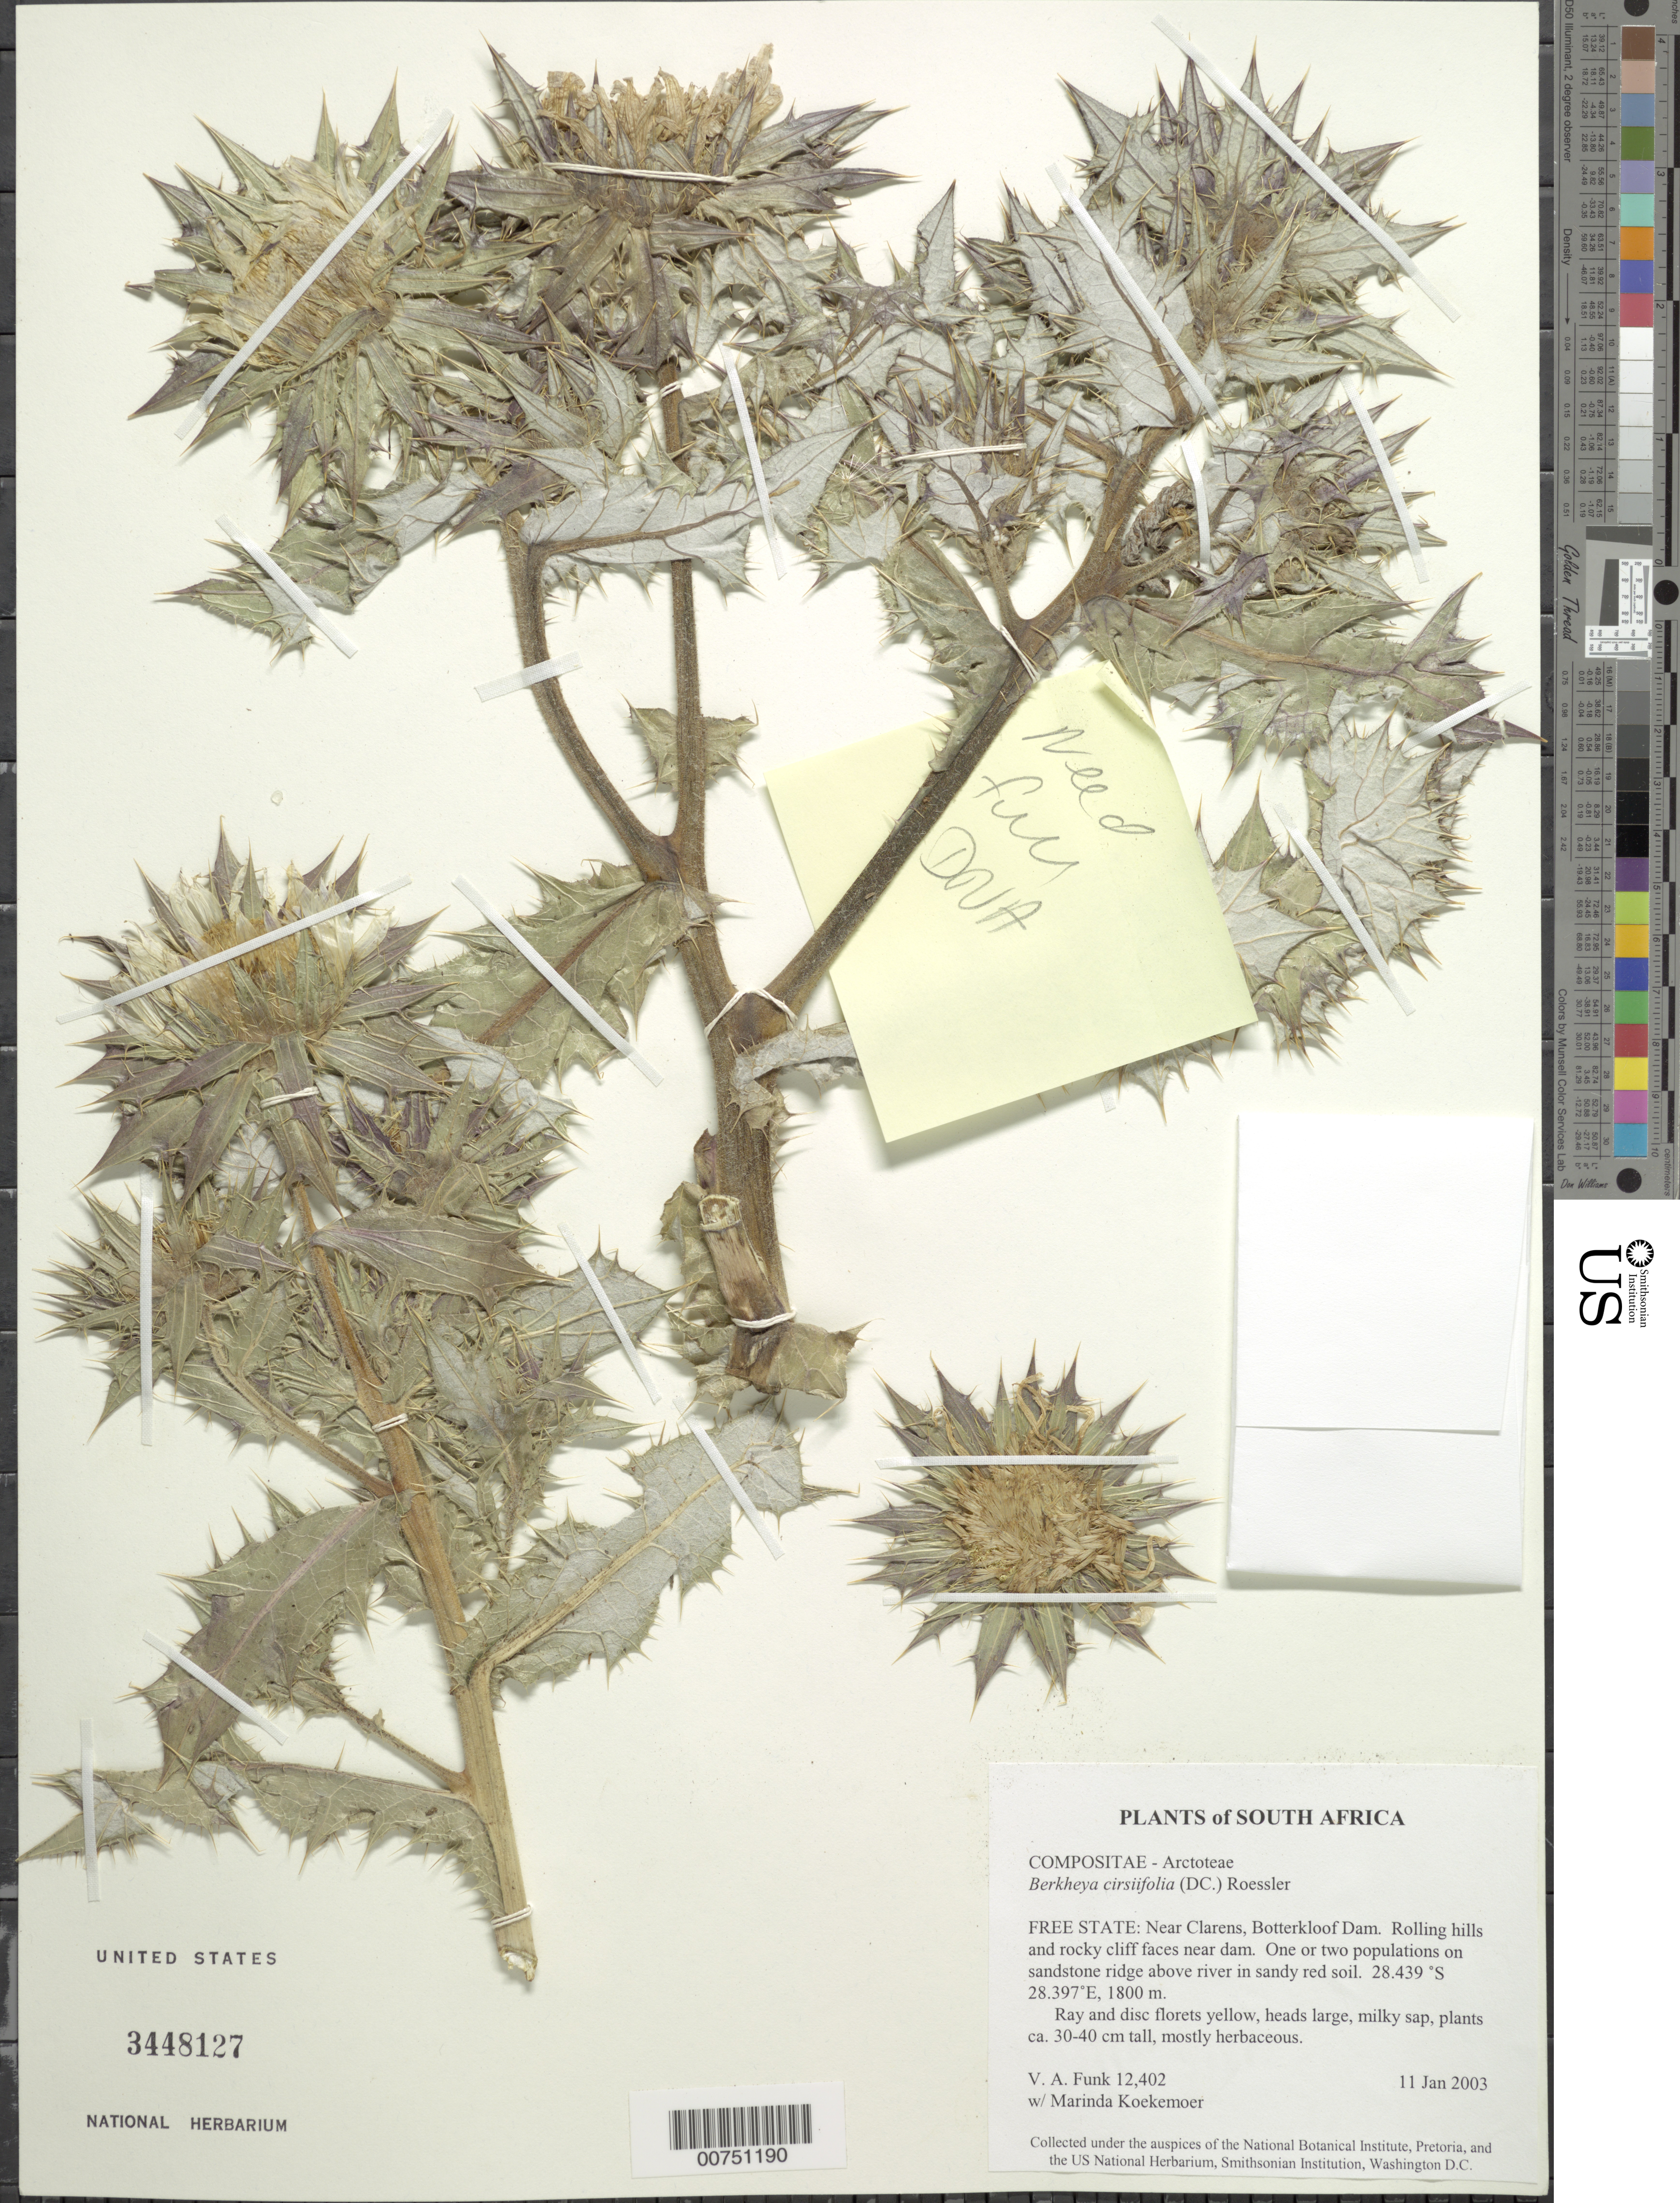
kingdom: Plantae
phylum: Tracheophyta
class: Magnoliopsida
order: Asterales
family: Asteraceae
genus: Berkheya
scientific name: Berkheya cirsiifolia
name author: (DC.) Roessler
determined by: Funk, Vicki A., (BOT), Smithsonian Institution - National Museum of Natural History (UNITED STATES)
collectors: V. Funk & M. Koekemoer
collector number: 12402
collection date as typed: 11 January 2003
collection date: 2003-01-11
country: South Africa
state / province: Free State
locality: Clarens, Botterkloof Dam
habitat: Rolling hills and rocky cliff faces near dam, sandstone ridge above river in sandy red soil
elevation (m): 1800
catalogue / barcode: US 3448127